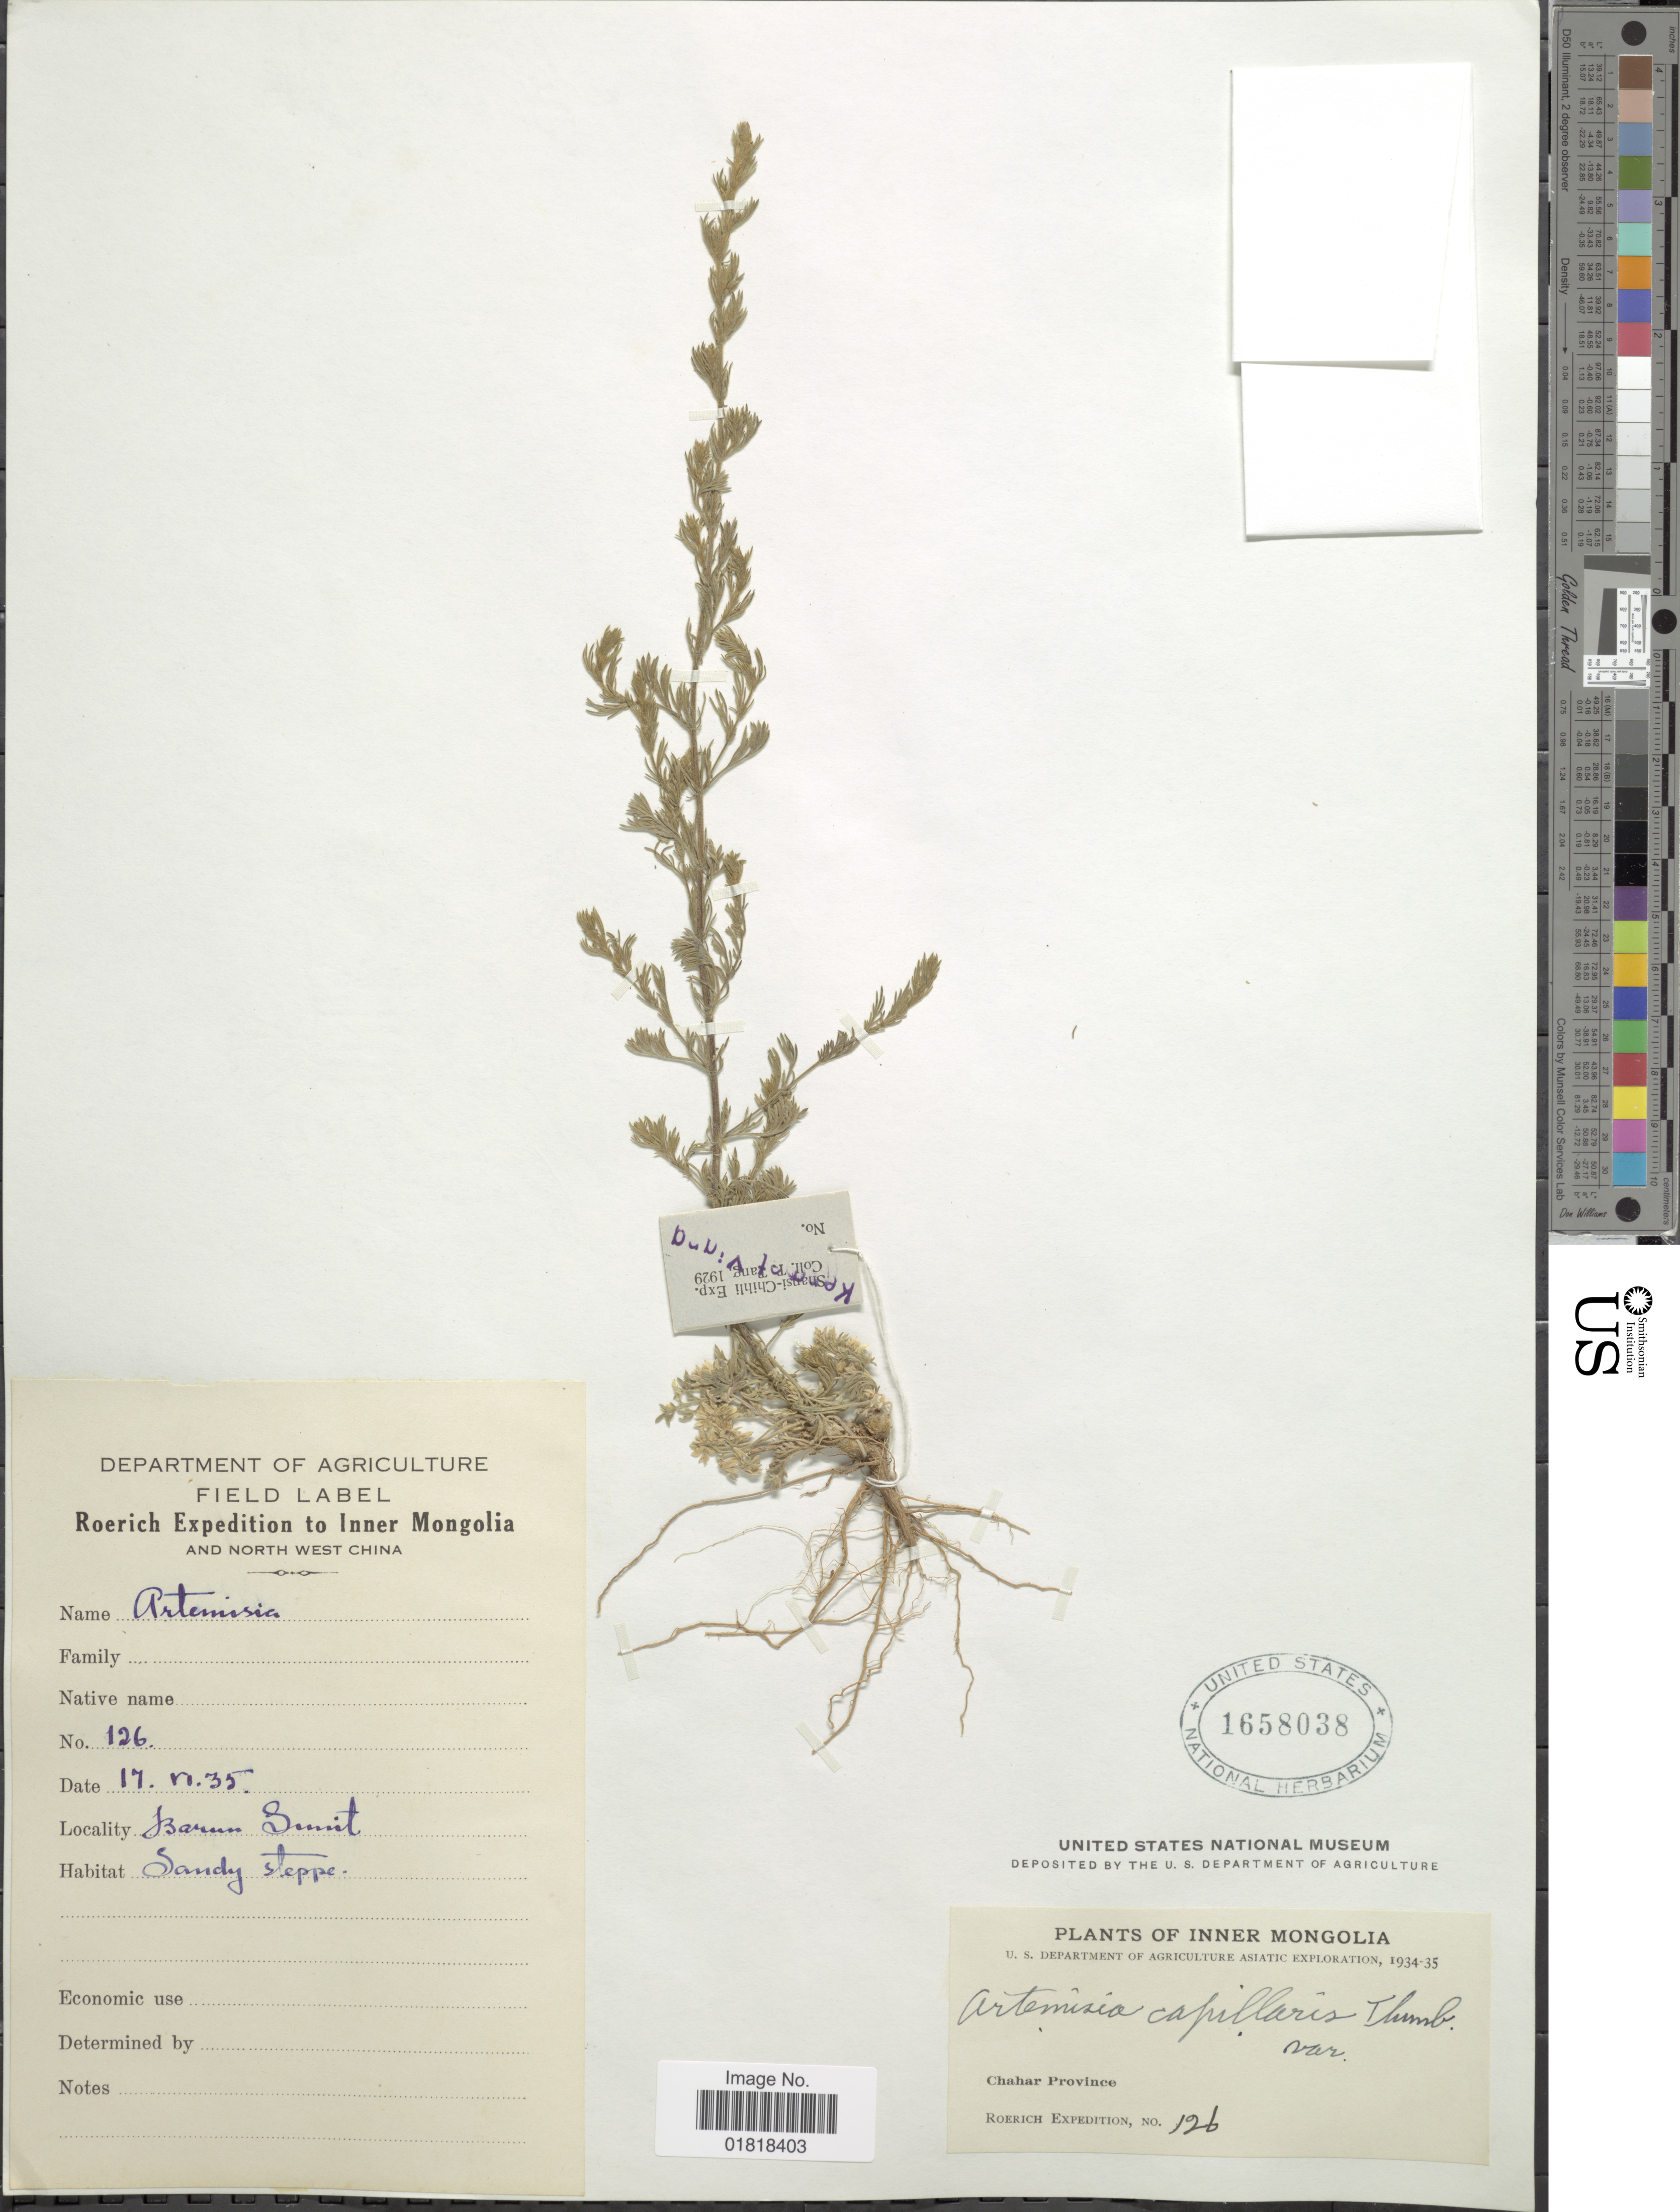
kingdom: Plantae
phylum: Tracheophyta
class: Magnoliopsida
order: Asterales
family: Asteraceae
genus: Artemisia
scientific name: Artemisia capillaris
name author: Thunb.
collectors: Roerich Expedition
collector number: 126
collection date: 1935-06-17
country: China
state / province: Nei Monggol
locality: Inner Mongolia, Chahar Province, Barun Summit, Sandy steppe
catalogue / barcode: US 1658038